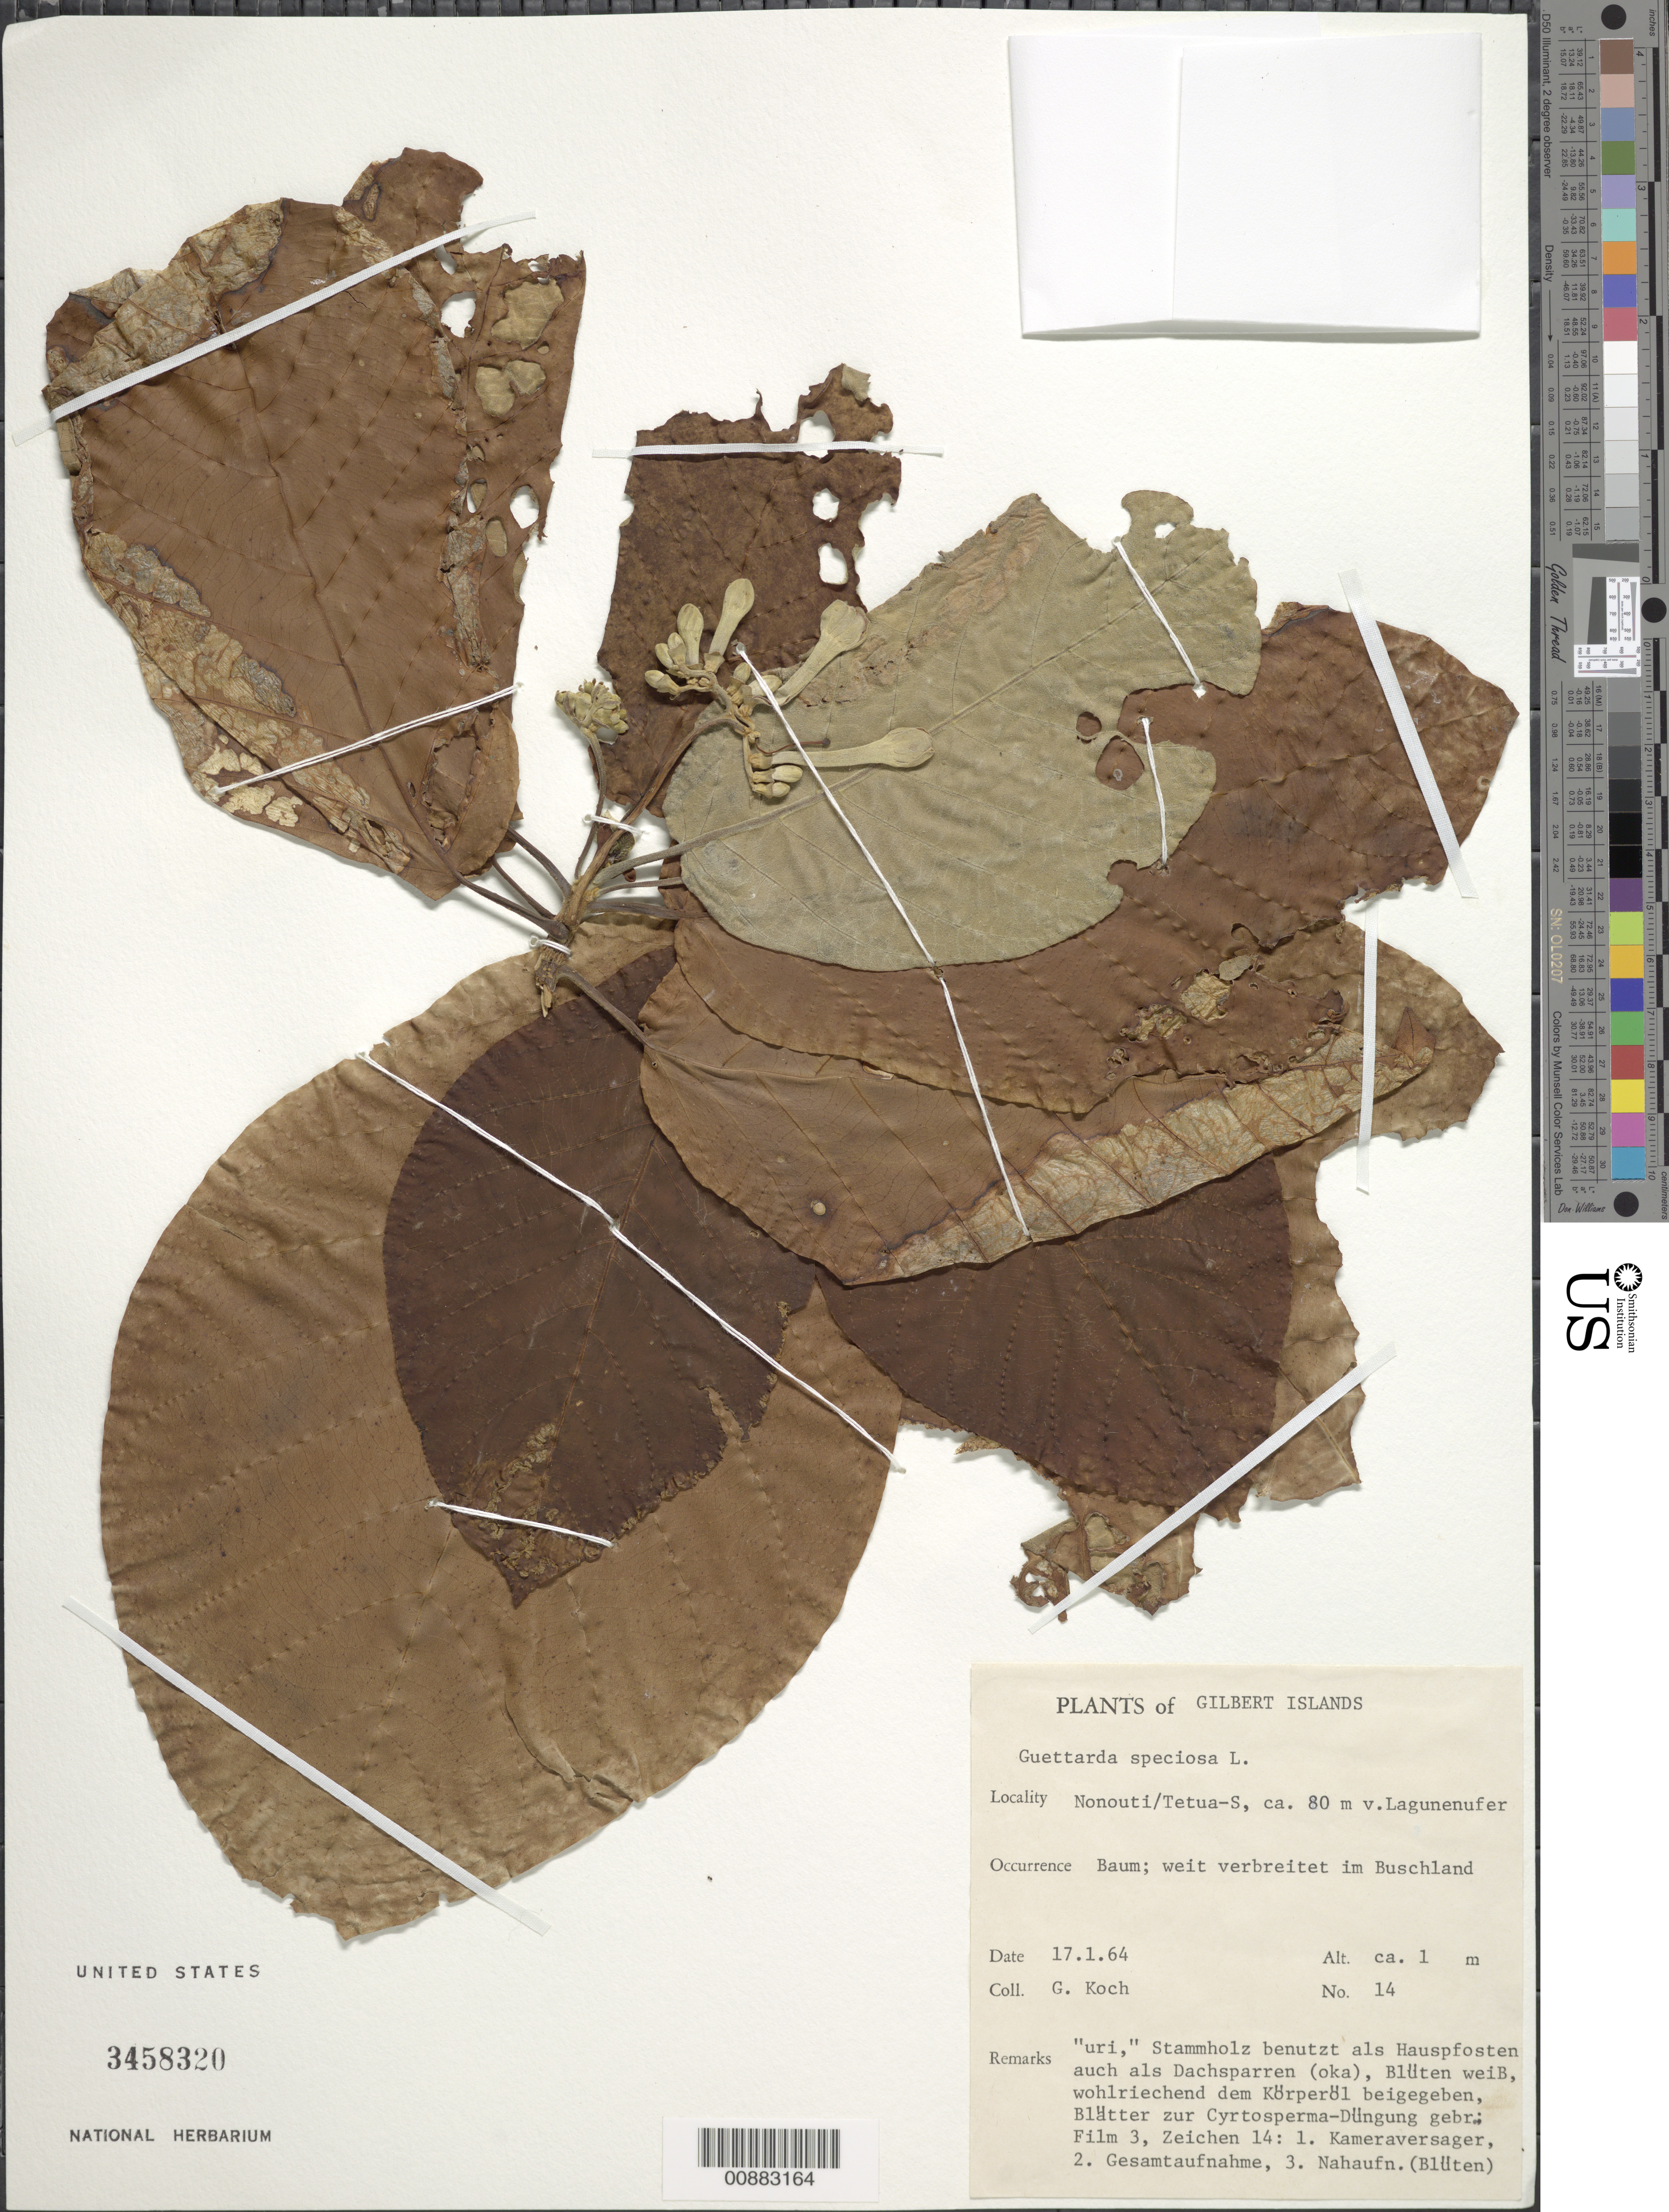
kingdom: Plantae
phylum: Tracheophyta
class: Magnoliopsida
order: Gentianales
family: Rubiaceae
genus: Guettarda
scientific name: Guettarda speciosa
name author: L.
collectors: G. Koch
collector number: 14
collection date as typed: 17 Jan 1964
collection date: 1964-01-17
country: Kiribati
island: Nonouti Atoll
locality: Nonouti/Tetua-S ca. 80 m v. Lagunenufer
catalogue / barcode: US 3458320